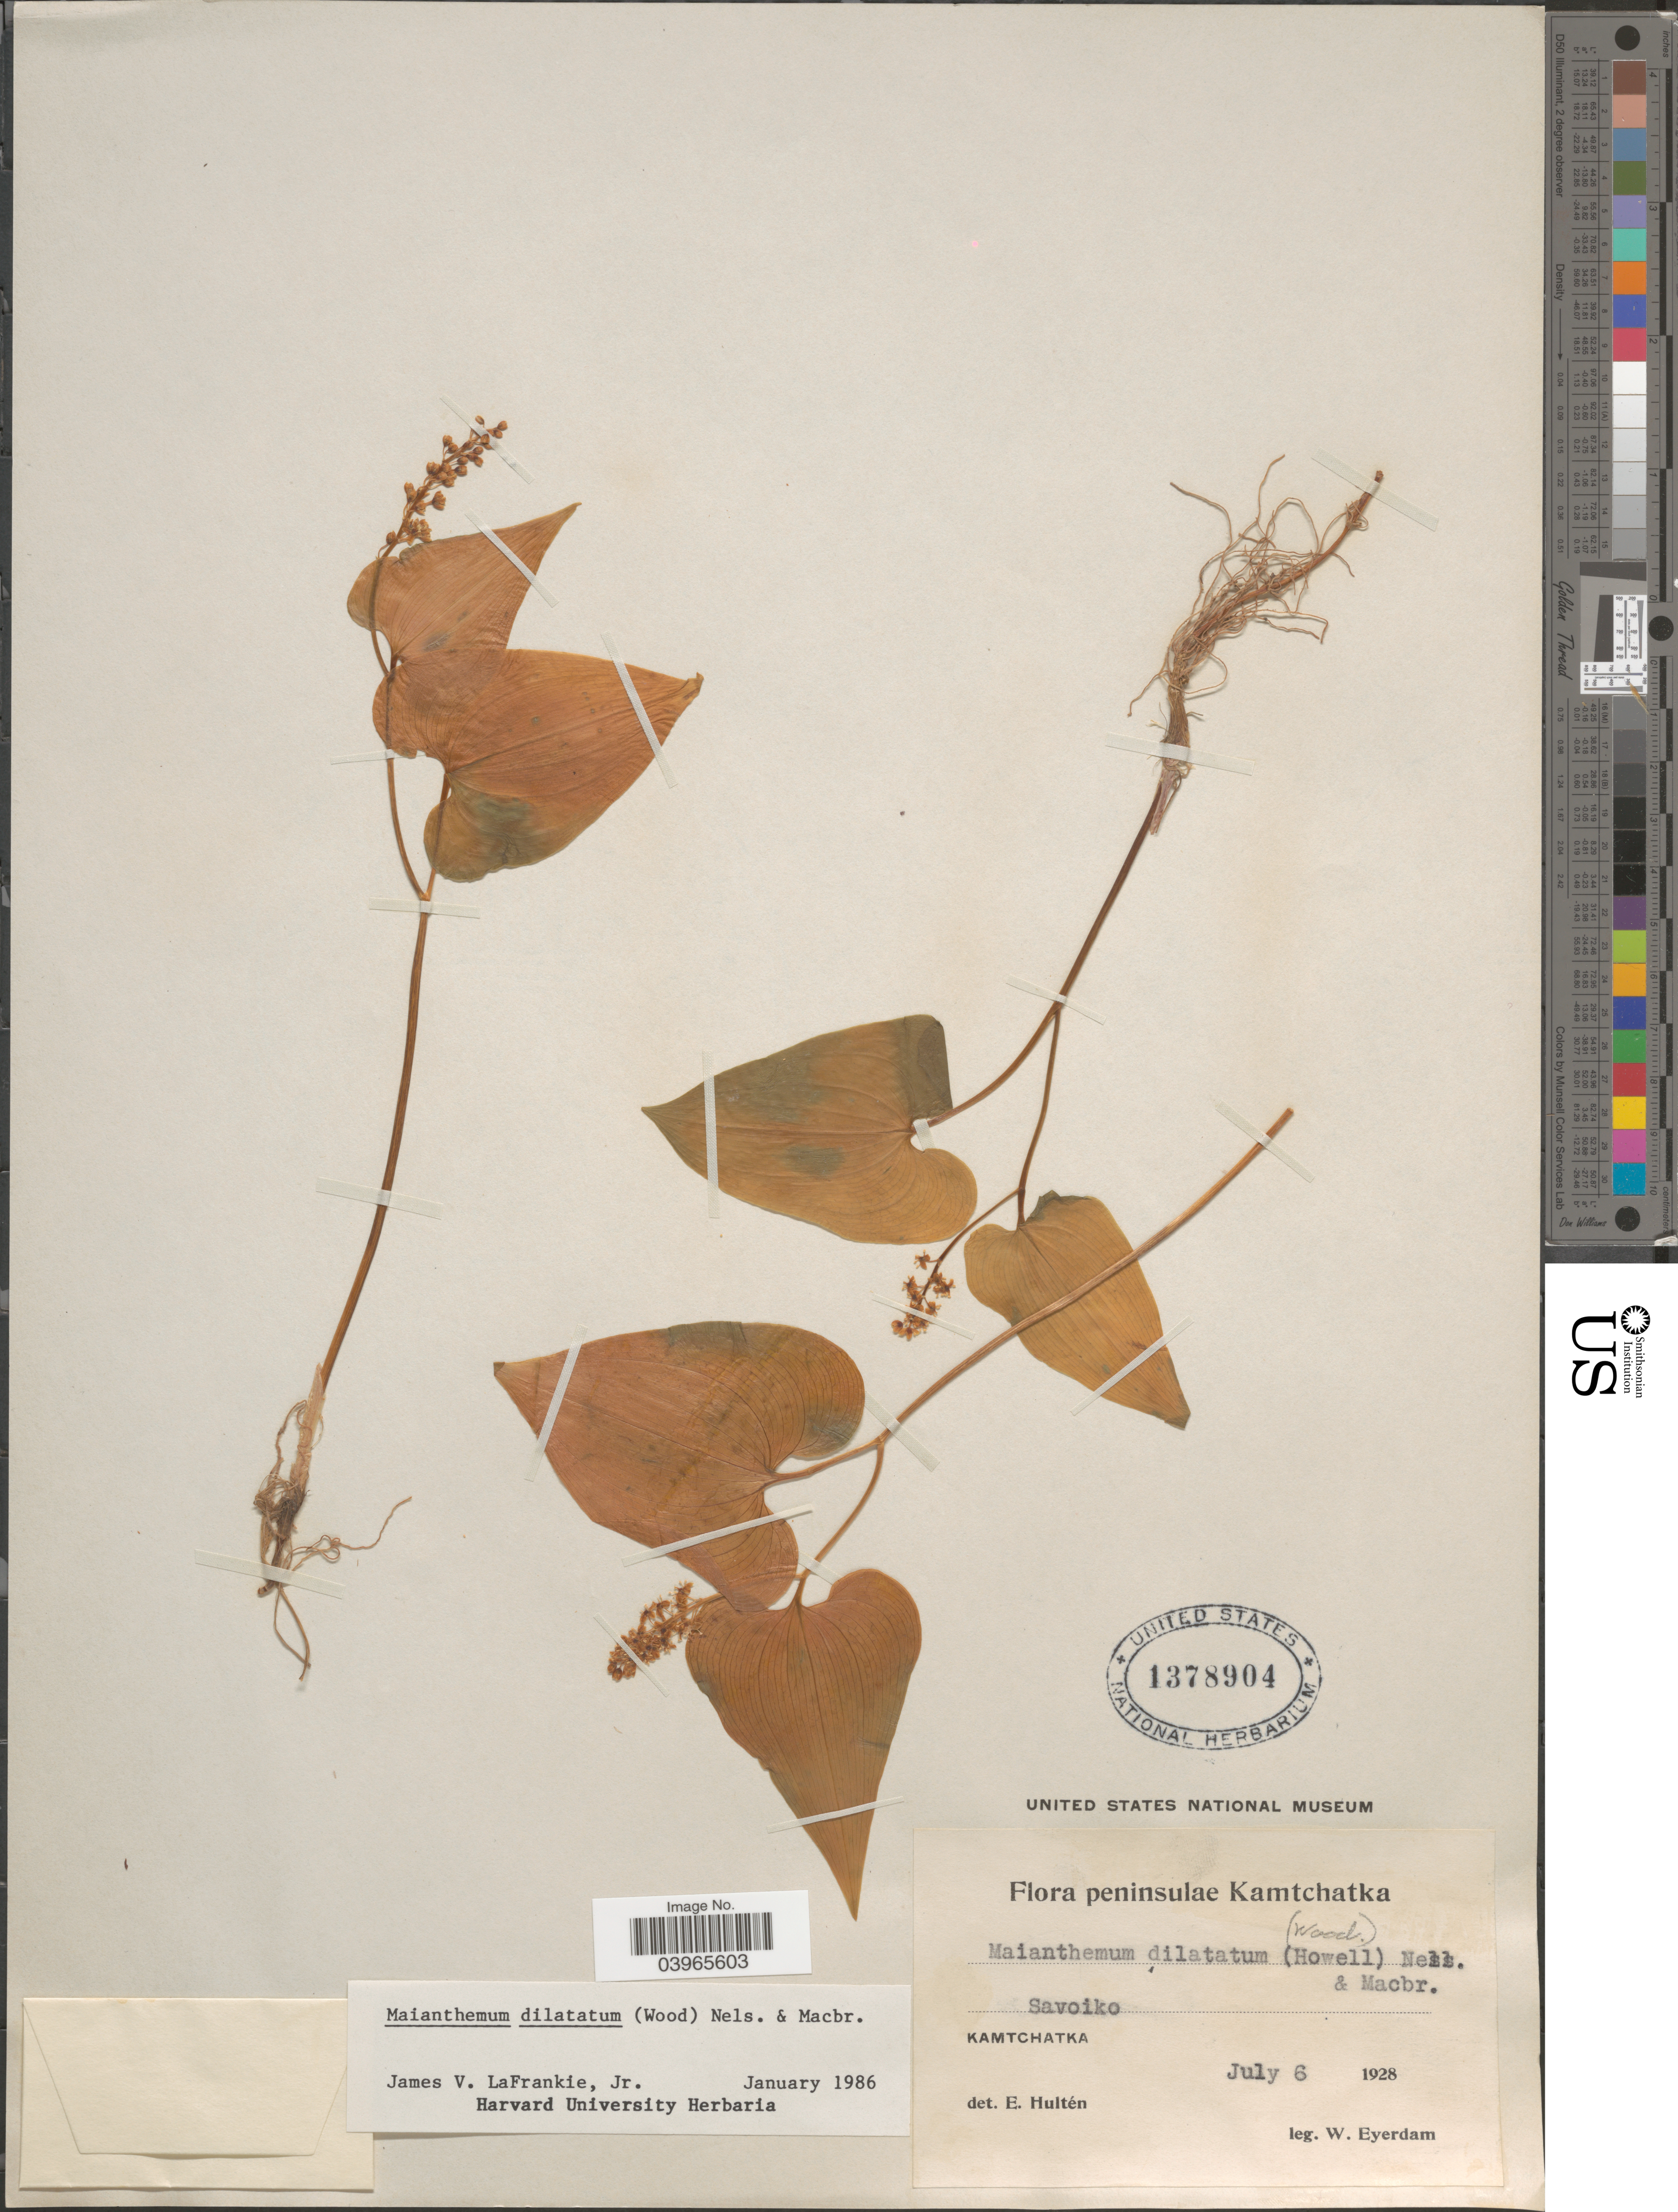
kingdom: Plantae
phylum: Tracheophyta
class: Liliopsida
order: Asparagales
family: Asparagaceae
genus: Maianthemum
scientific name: Maianthemum dilatatum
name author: (Alph. Wood) A. Nelson & J.F. Macbr.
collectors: W. J. Eyerdam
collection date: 1928-07-06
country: Russian Federation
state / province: Kamchatka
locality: Peninsulae Kamtchatka. Savoiko. Kamtchatka.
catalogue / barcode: US 1378904